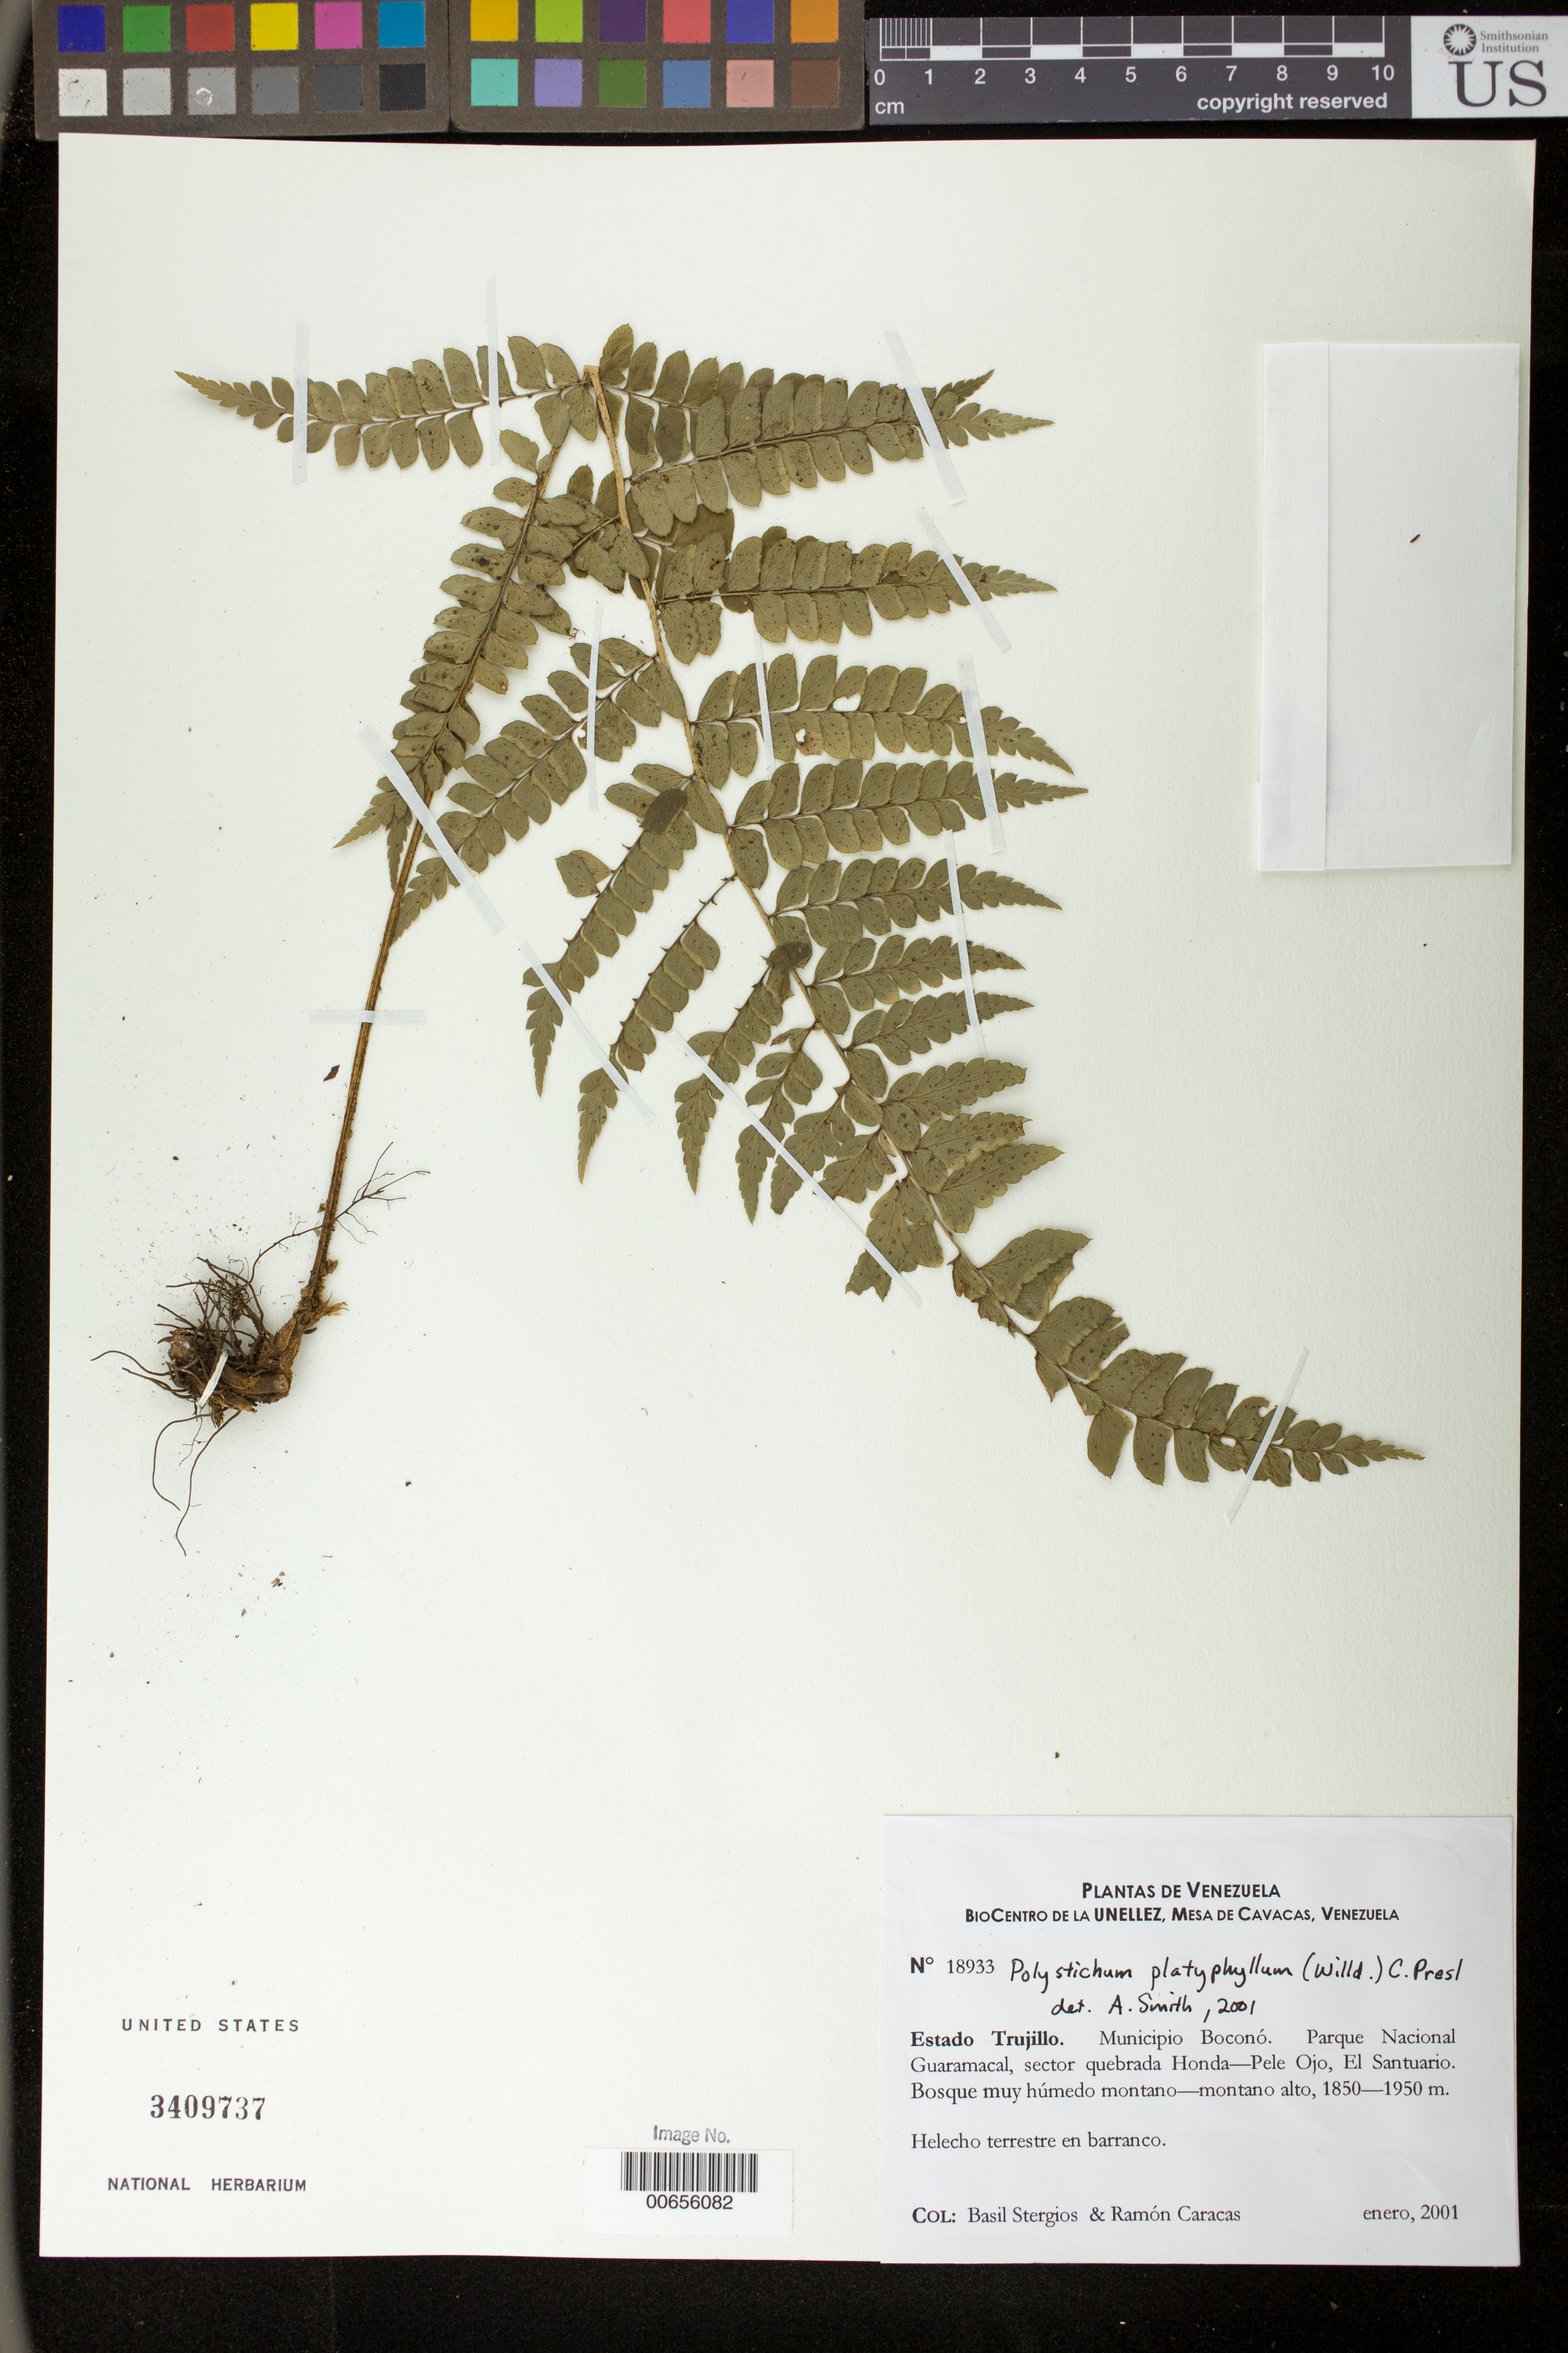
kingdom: Plantae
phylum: Tracheophyta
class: Polypodiopsida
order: Polypodiales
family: Dryopteridaceae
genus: Polystichum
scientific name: Polystichum platyphyllum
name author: (Willd.) C. Presl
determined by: Smith, Alan R., (UC)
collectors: B. G. Stergios & R. Caracas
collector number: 18933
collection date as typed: Jan 2001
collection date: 2001-01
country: Venezuela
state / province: Trujillo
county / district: Boconó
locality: Parque Nacional Guaramacal, sector quebrada Honda-Pele Ojo, El Santuario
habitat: Bosque muy húmedo montano-montano alto.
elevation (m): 1850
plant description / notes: MY, NY, PORT, UC, US, VEN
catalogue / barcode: US 3409737